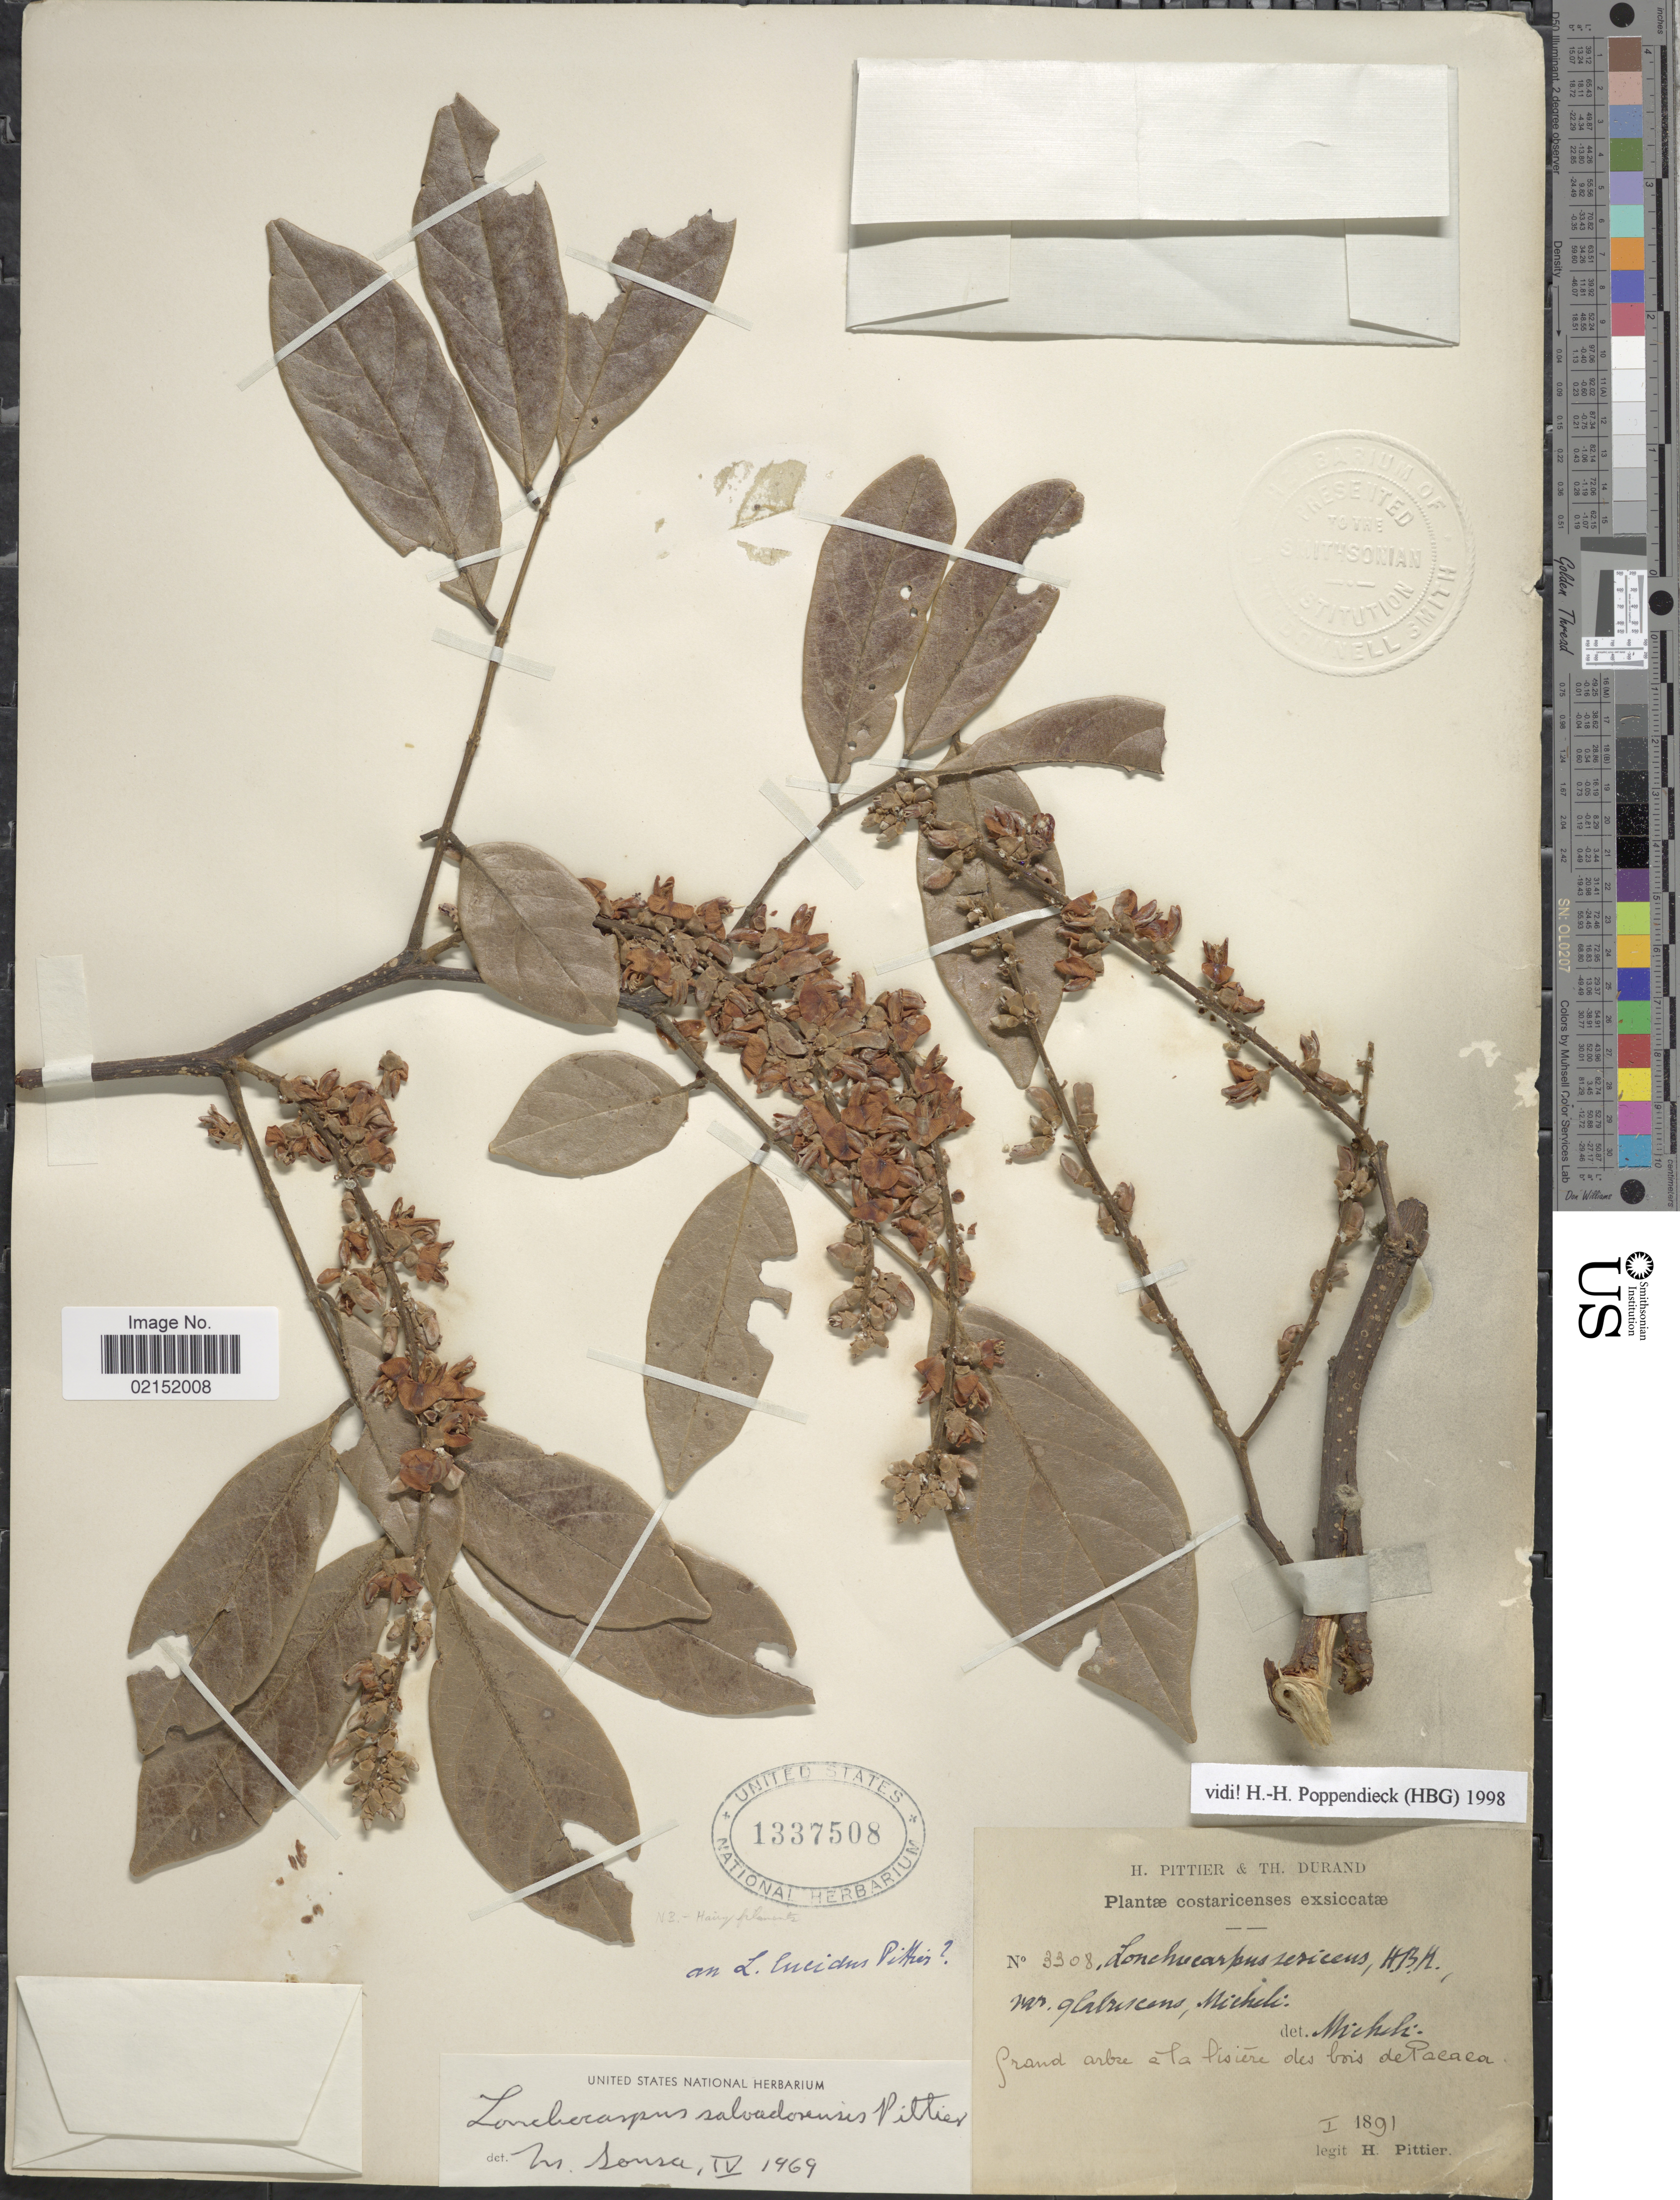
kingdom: Plantae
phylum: Tracheophyta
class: Magnoliopsida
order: Fabales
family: Fabaceae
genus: Lonchocarpus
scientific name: Lonchocarpus salvadorensis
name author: Pittier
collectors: H. F. Pittier & T. Durand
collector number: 3308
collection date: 1891-01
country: Costa Rica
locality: Grand abre a la lisiere des bois de Pacaca [large tree at the edge of the woods of Pacaca]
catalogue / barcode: US 1337508